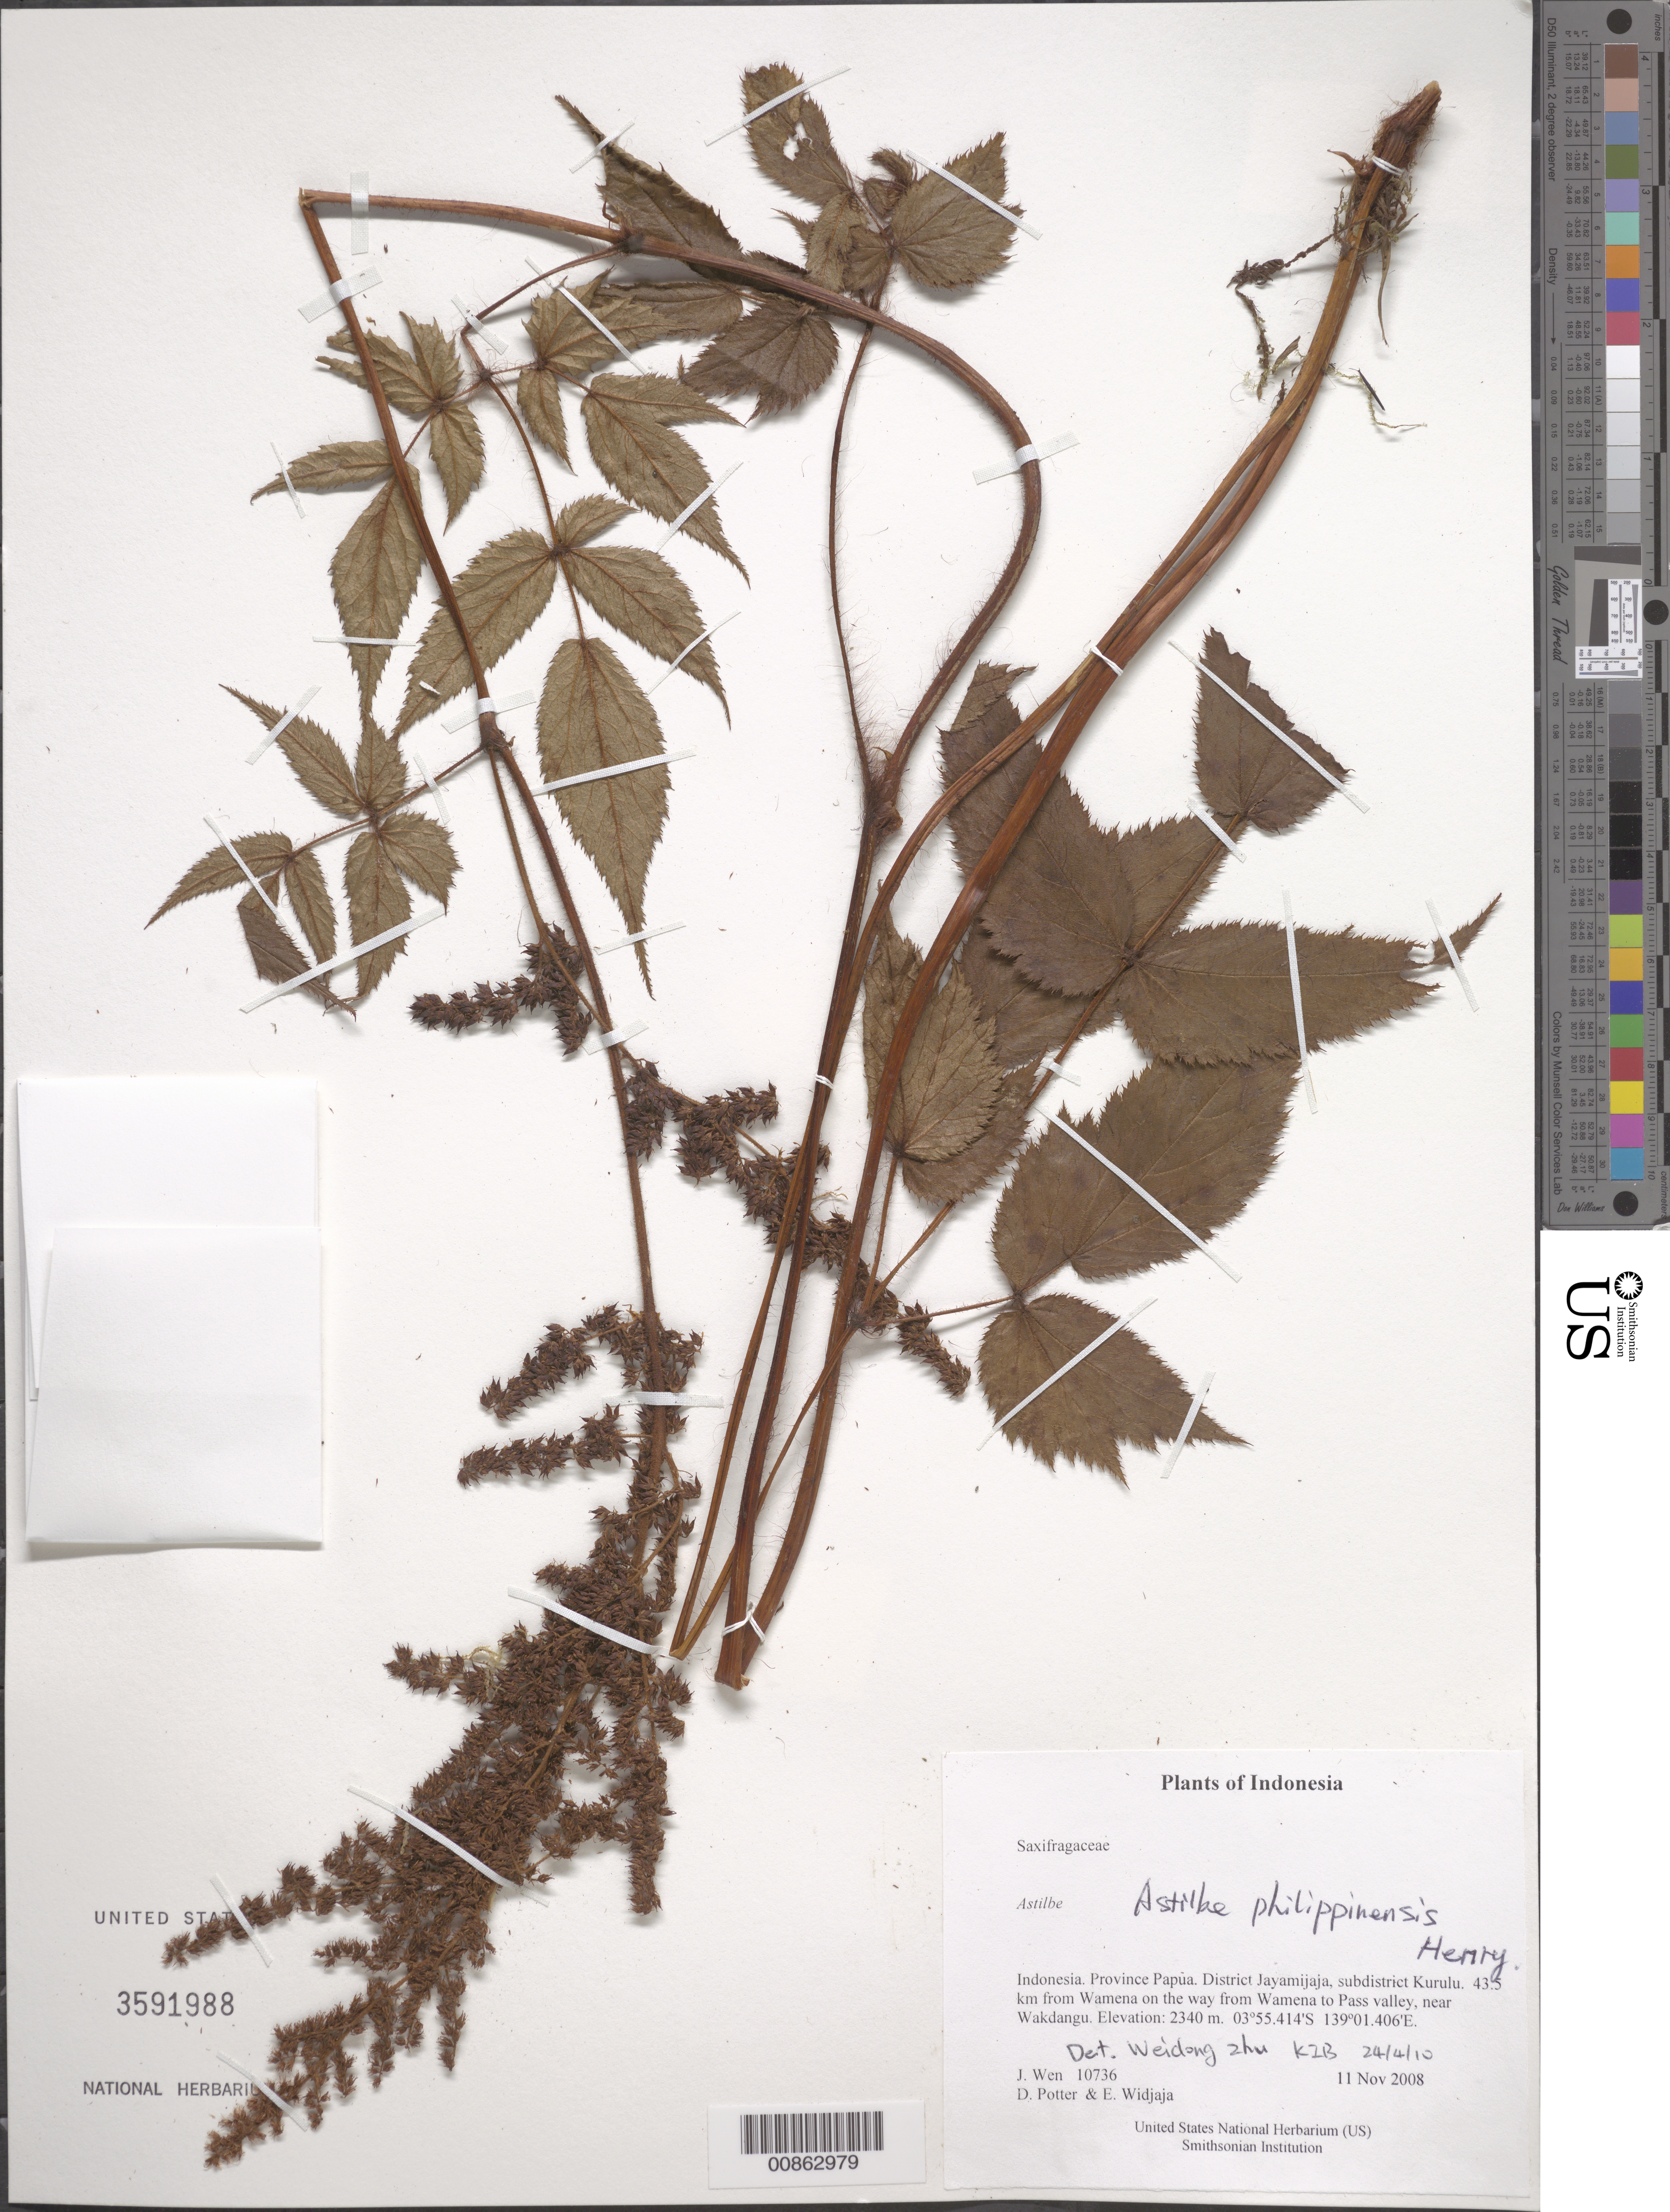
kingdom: Plantae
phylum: Tracheophyta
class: Magnoliopsida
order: Saxifragales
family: Saxifragaceae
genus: Astilbe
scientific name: Astilbe philippinensis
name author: A. Henry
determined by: Weidong Zhu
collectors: J. Wen, D. Potter & E. A. Widjaja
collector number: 10736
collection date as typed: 11 Nov 2008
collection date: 2008-11-11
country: Indonesia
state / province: Papua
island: New Guinea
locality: District Jayamijaja, subdistrict Kurulu. 43.5 km from Wamena on the way from Wamena to Pass Valley, near Wakdangu. Irian Barat.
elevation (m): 2340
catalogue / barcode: US 3591988